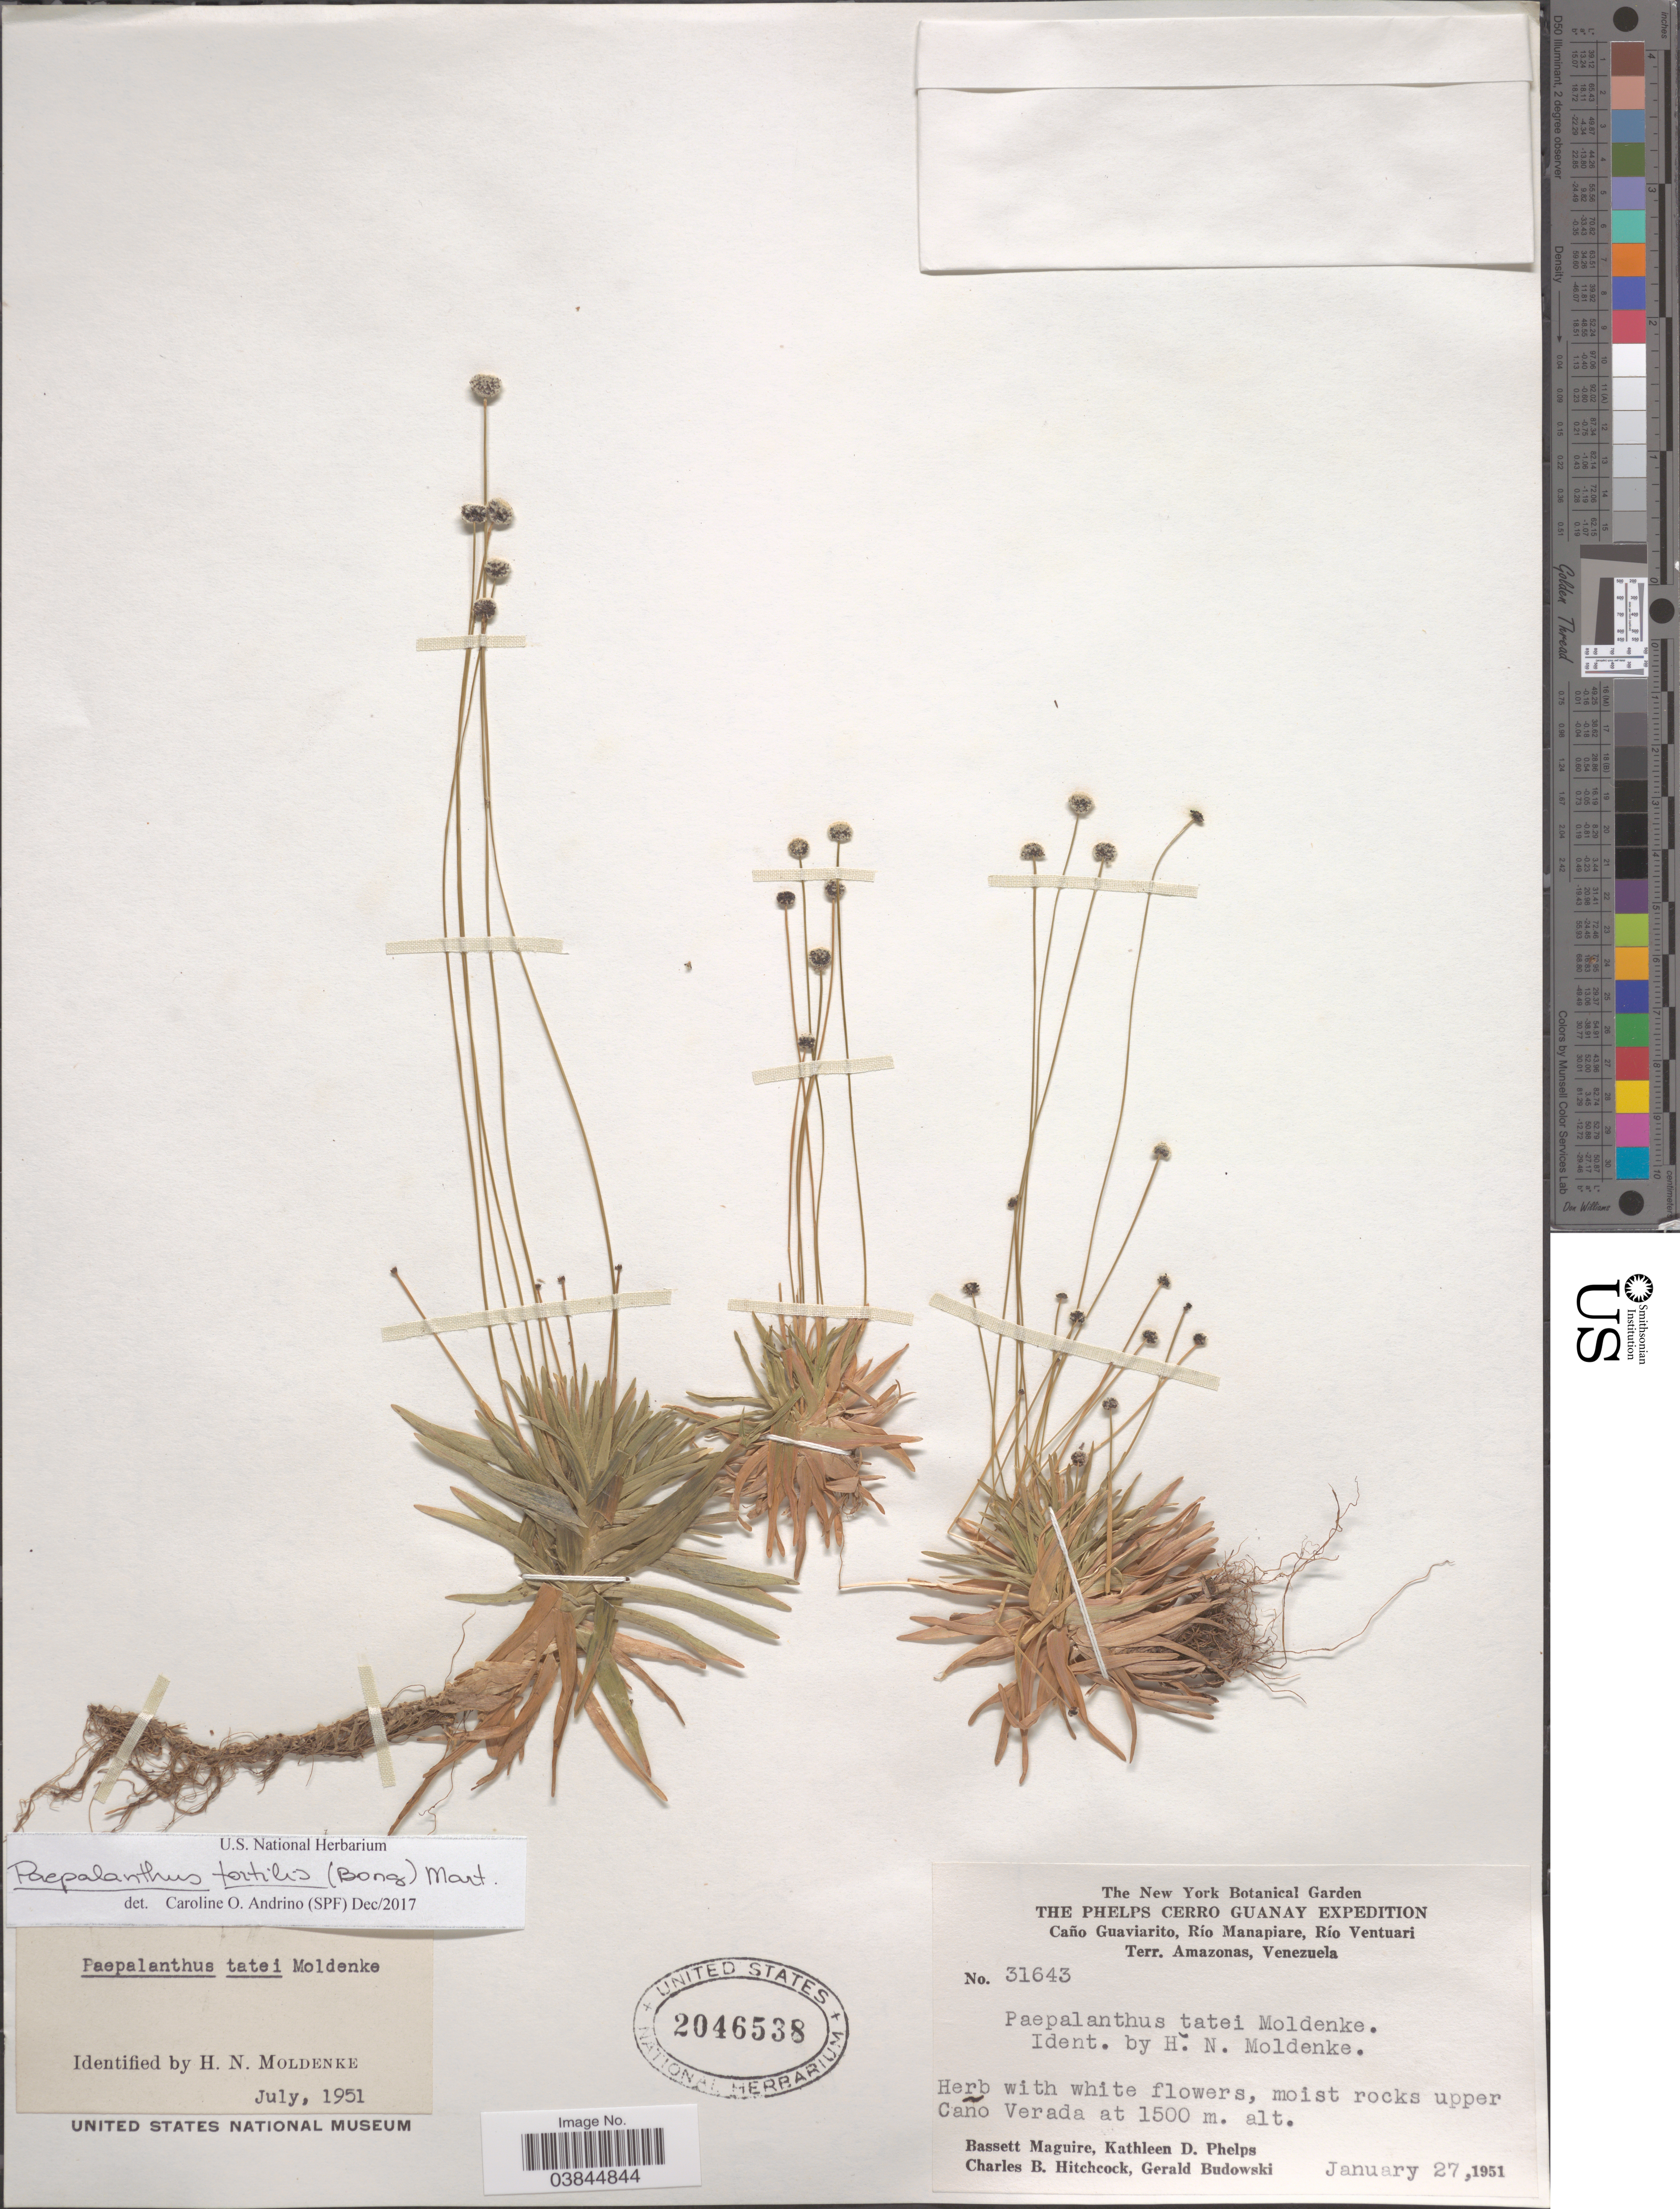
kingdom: Plantae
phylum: Tracheophyta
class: Liliopsida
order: Poales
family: Eriocaulaceae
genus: Paepalanthus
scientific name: Paepalanthus tortilis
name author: (Bong.) Koern.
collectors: B. Maguire, K. D. Phelps, C. B. Hitchcock & G. Budowski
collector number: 31643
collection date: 1951-01-27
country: Venezuela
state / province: Amazonas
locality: Caño Guaviarito, Río Manapiare, Río Ventuari. Moist rocks upper Caño Verada.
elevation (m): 1500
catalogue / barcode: US 2046538